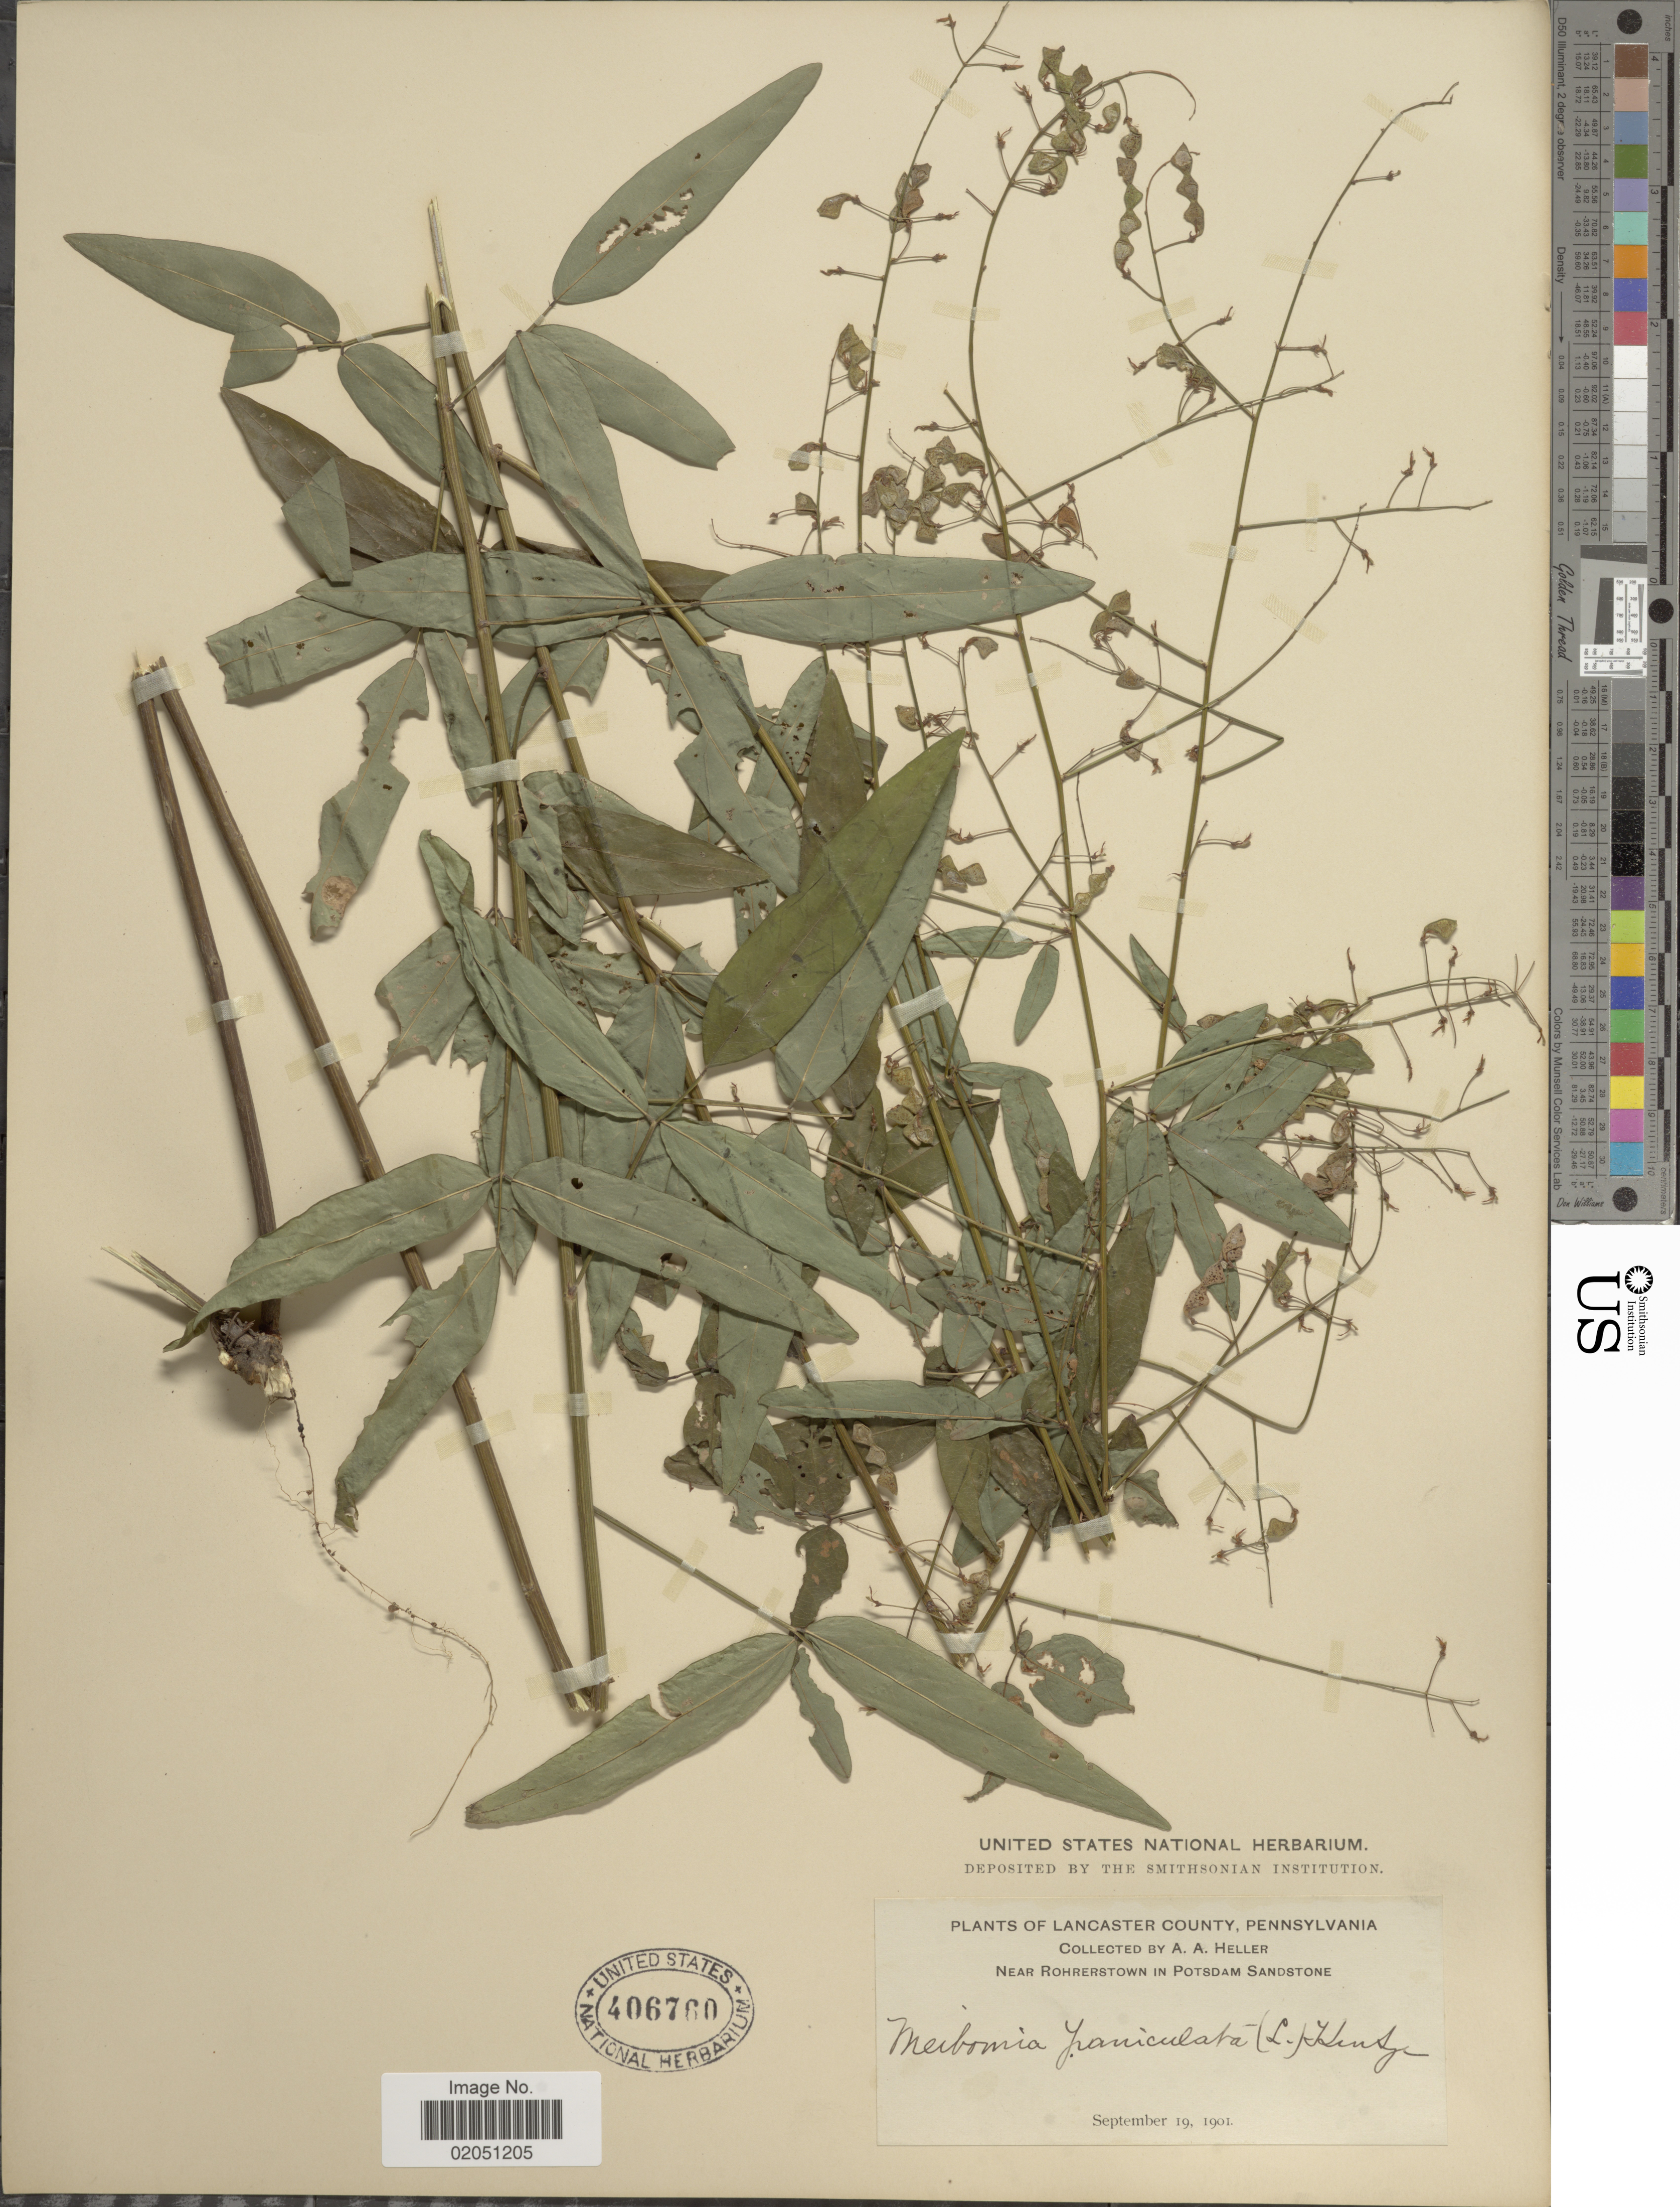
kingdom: Plantae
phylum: Tracheophyta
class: Magnoliopsida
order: Fabales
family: Fabaceae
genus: Desmodium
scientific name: Desmodium paniculatum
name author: (L.) DC.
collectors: A. A. Heller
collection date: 1901-09-19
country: United States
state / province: Pennsylvania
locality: Lancaster County, Near Rohrerstwon in Potsdam Sandstone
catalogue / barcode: US 406760